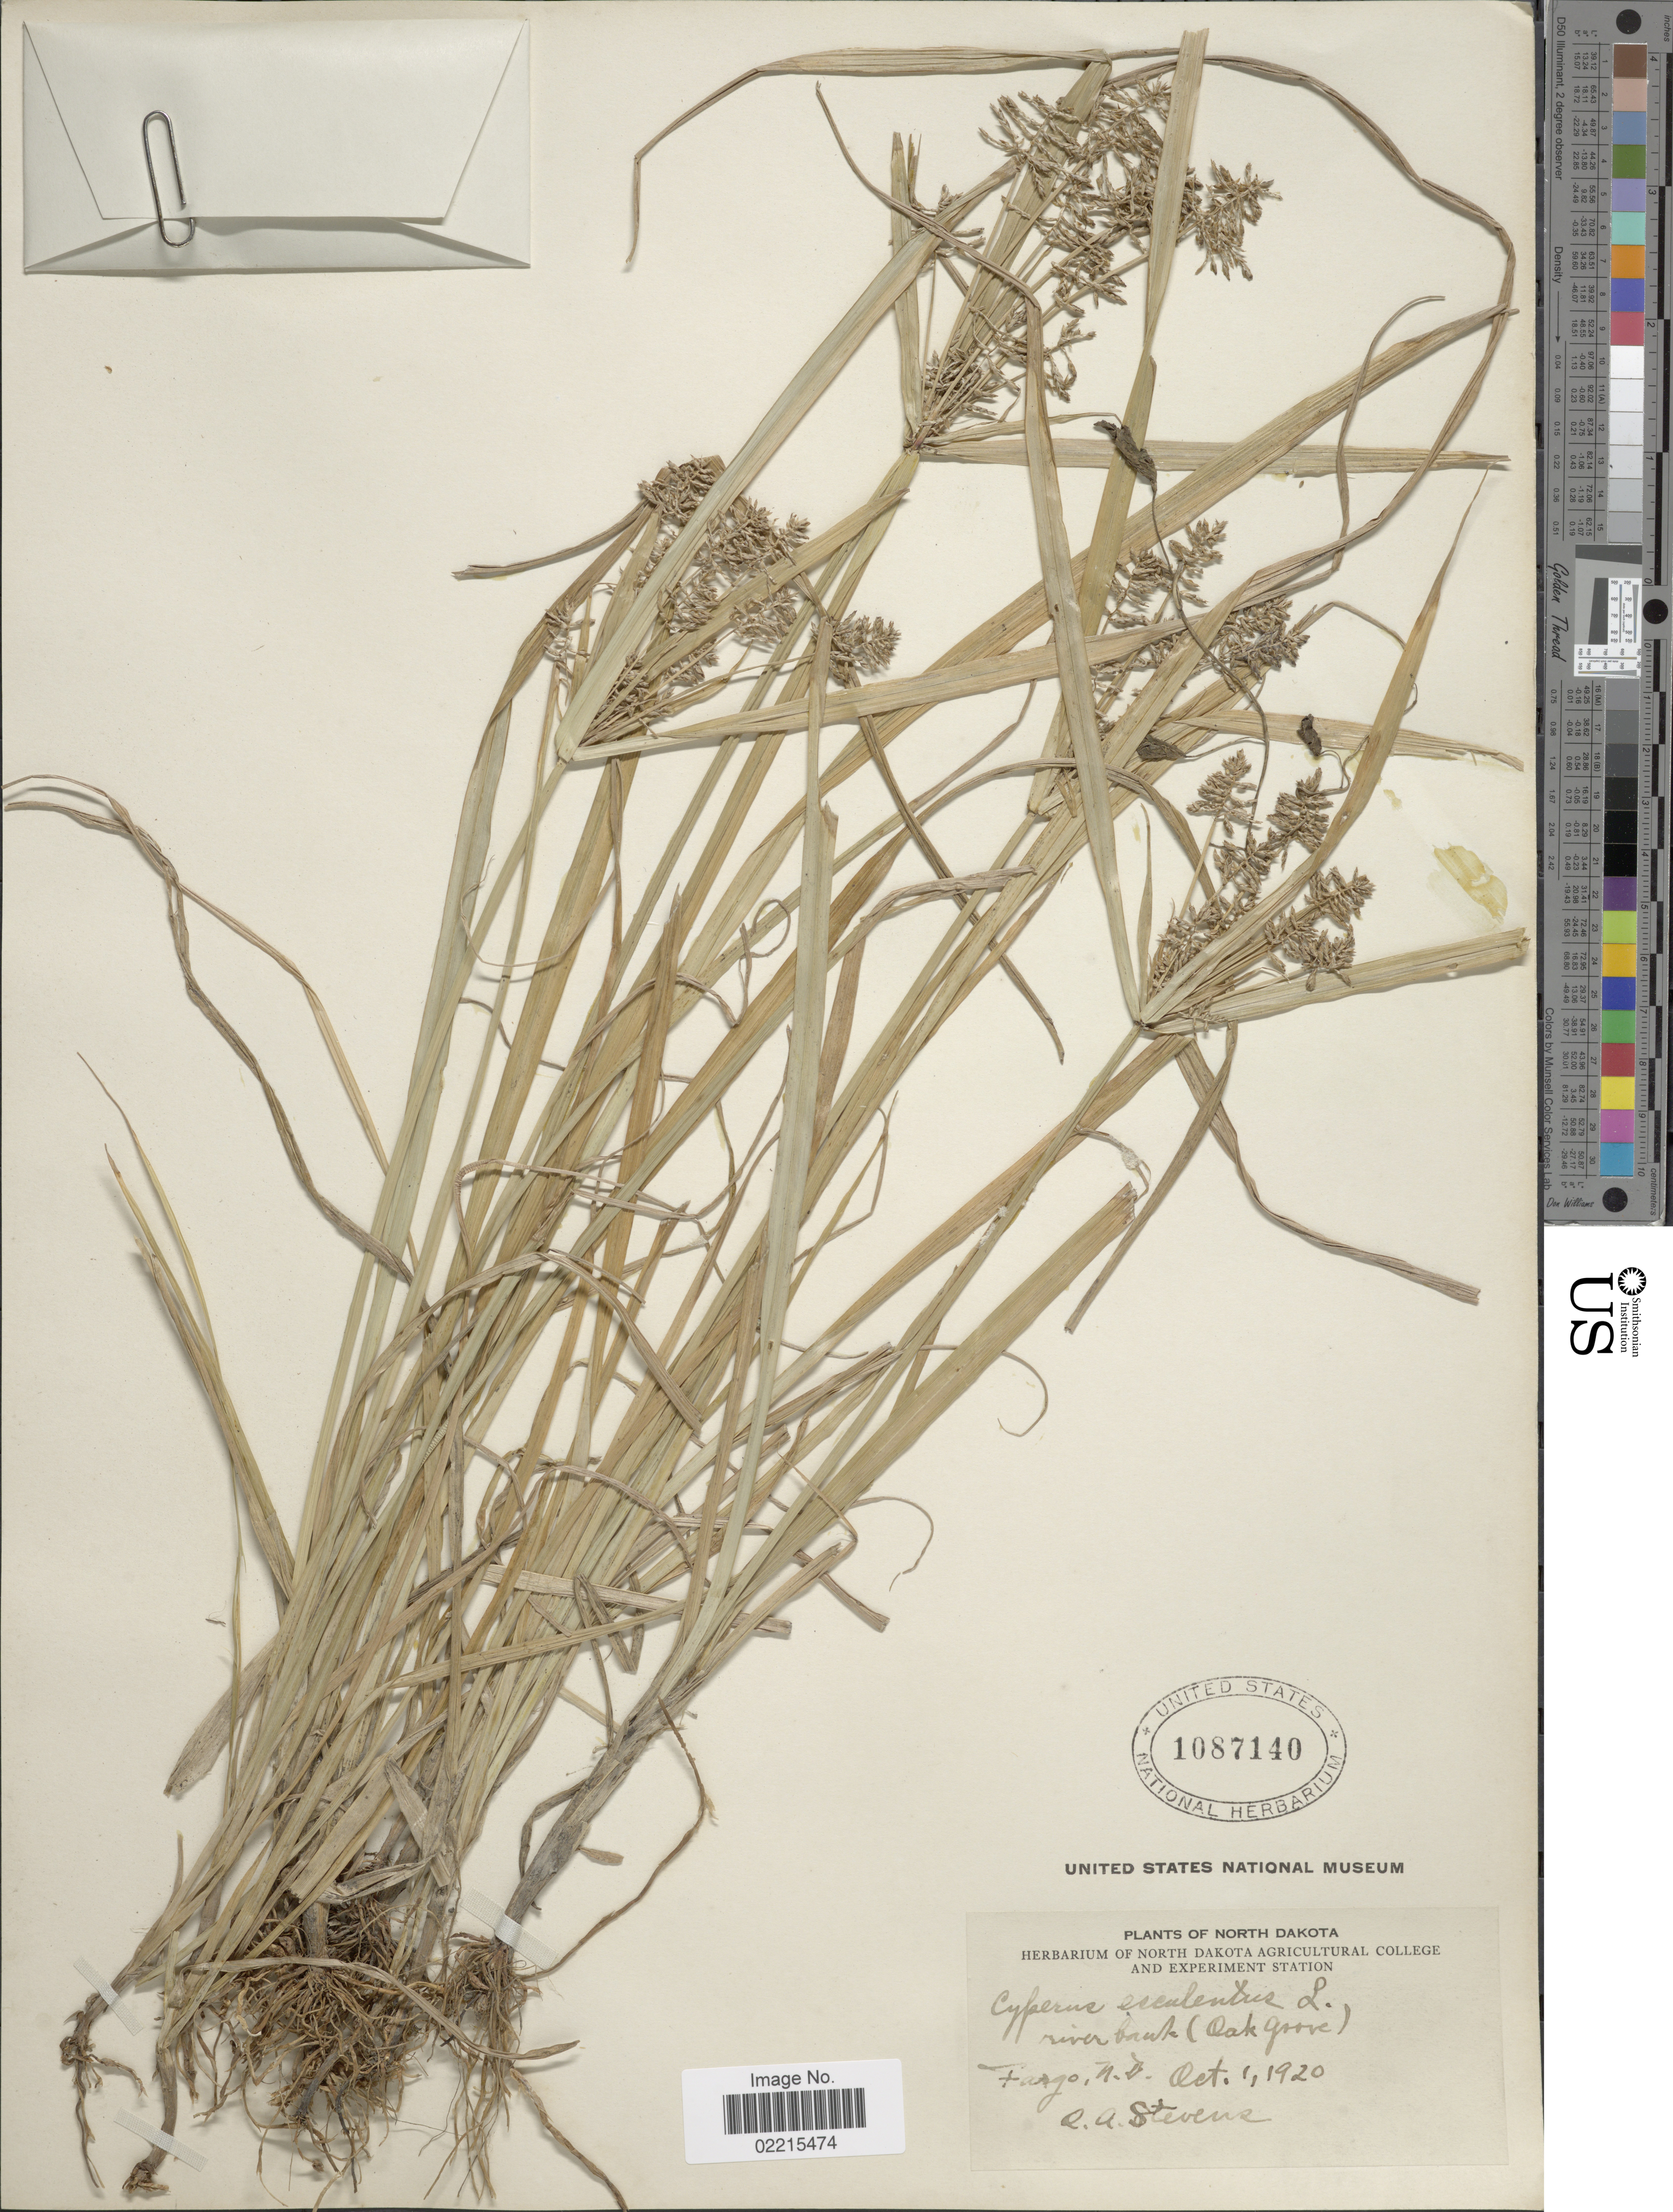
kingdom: Plantae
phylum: Tracheophyta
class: Liliopsida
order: Poales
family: Cyperaceae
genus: Cyperus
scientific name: Cyperus esculentus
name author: L.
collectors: O. A. Stevens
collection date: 1920-10-01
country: United States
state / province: North Dakota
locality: River bank (Oak grove) Fargo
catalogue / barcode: US 1087140